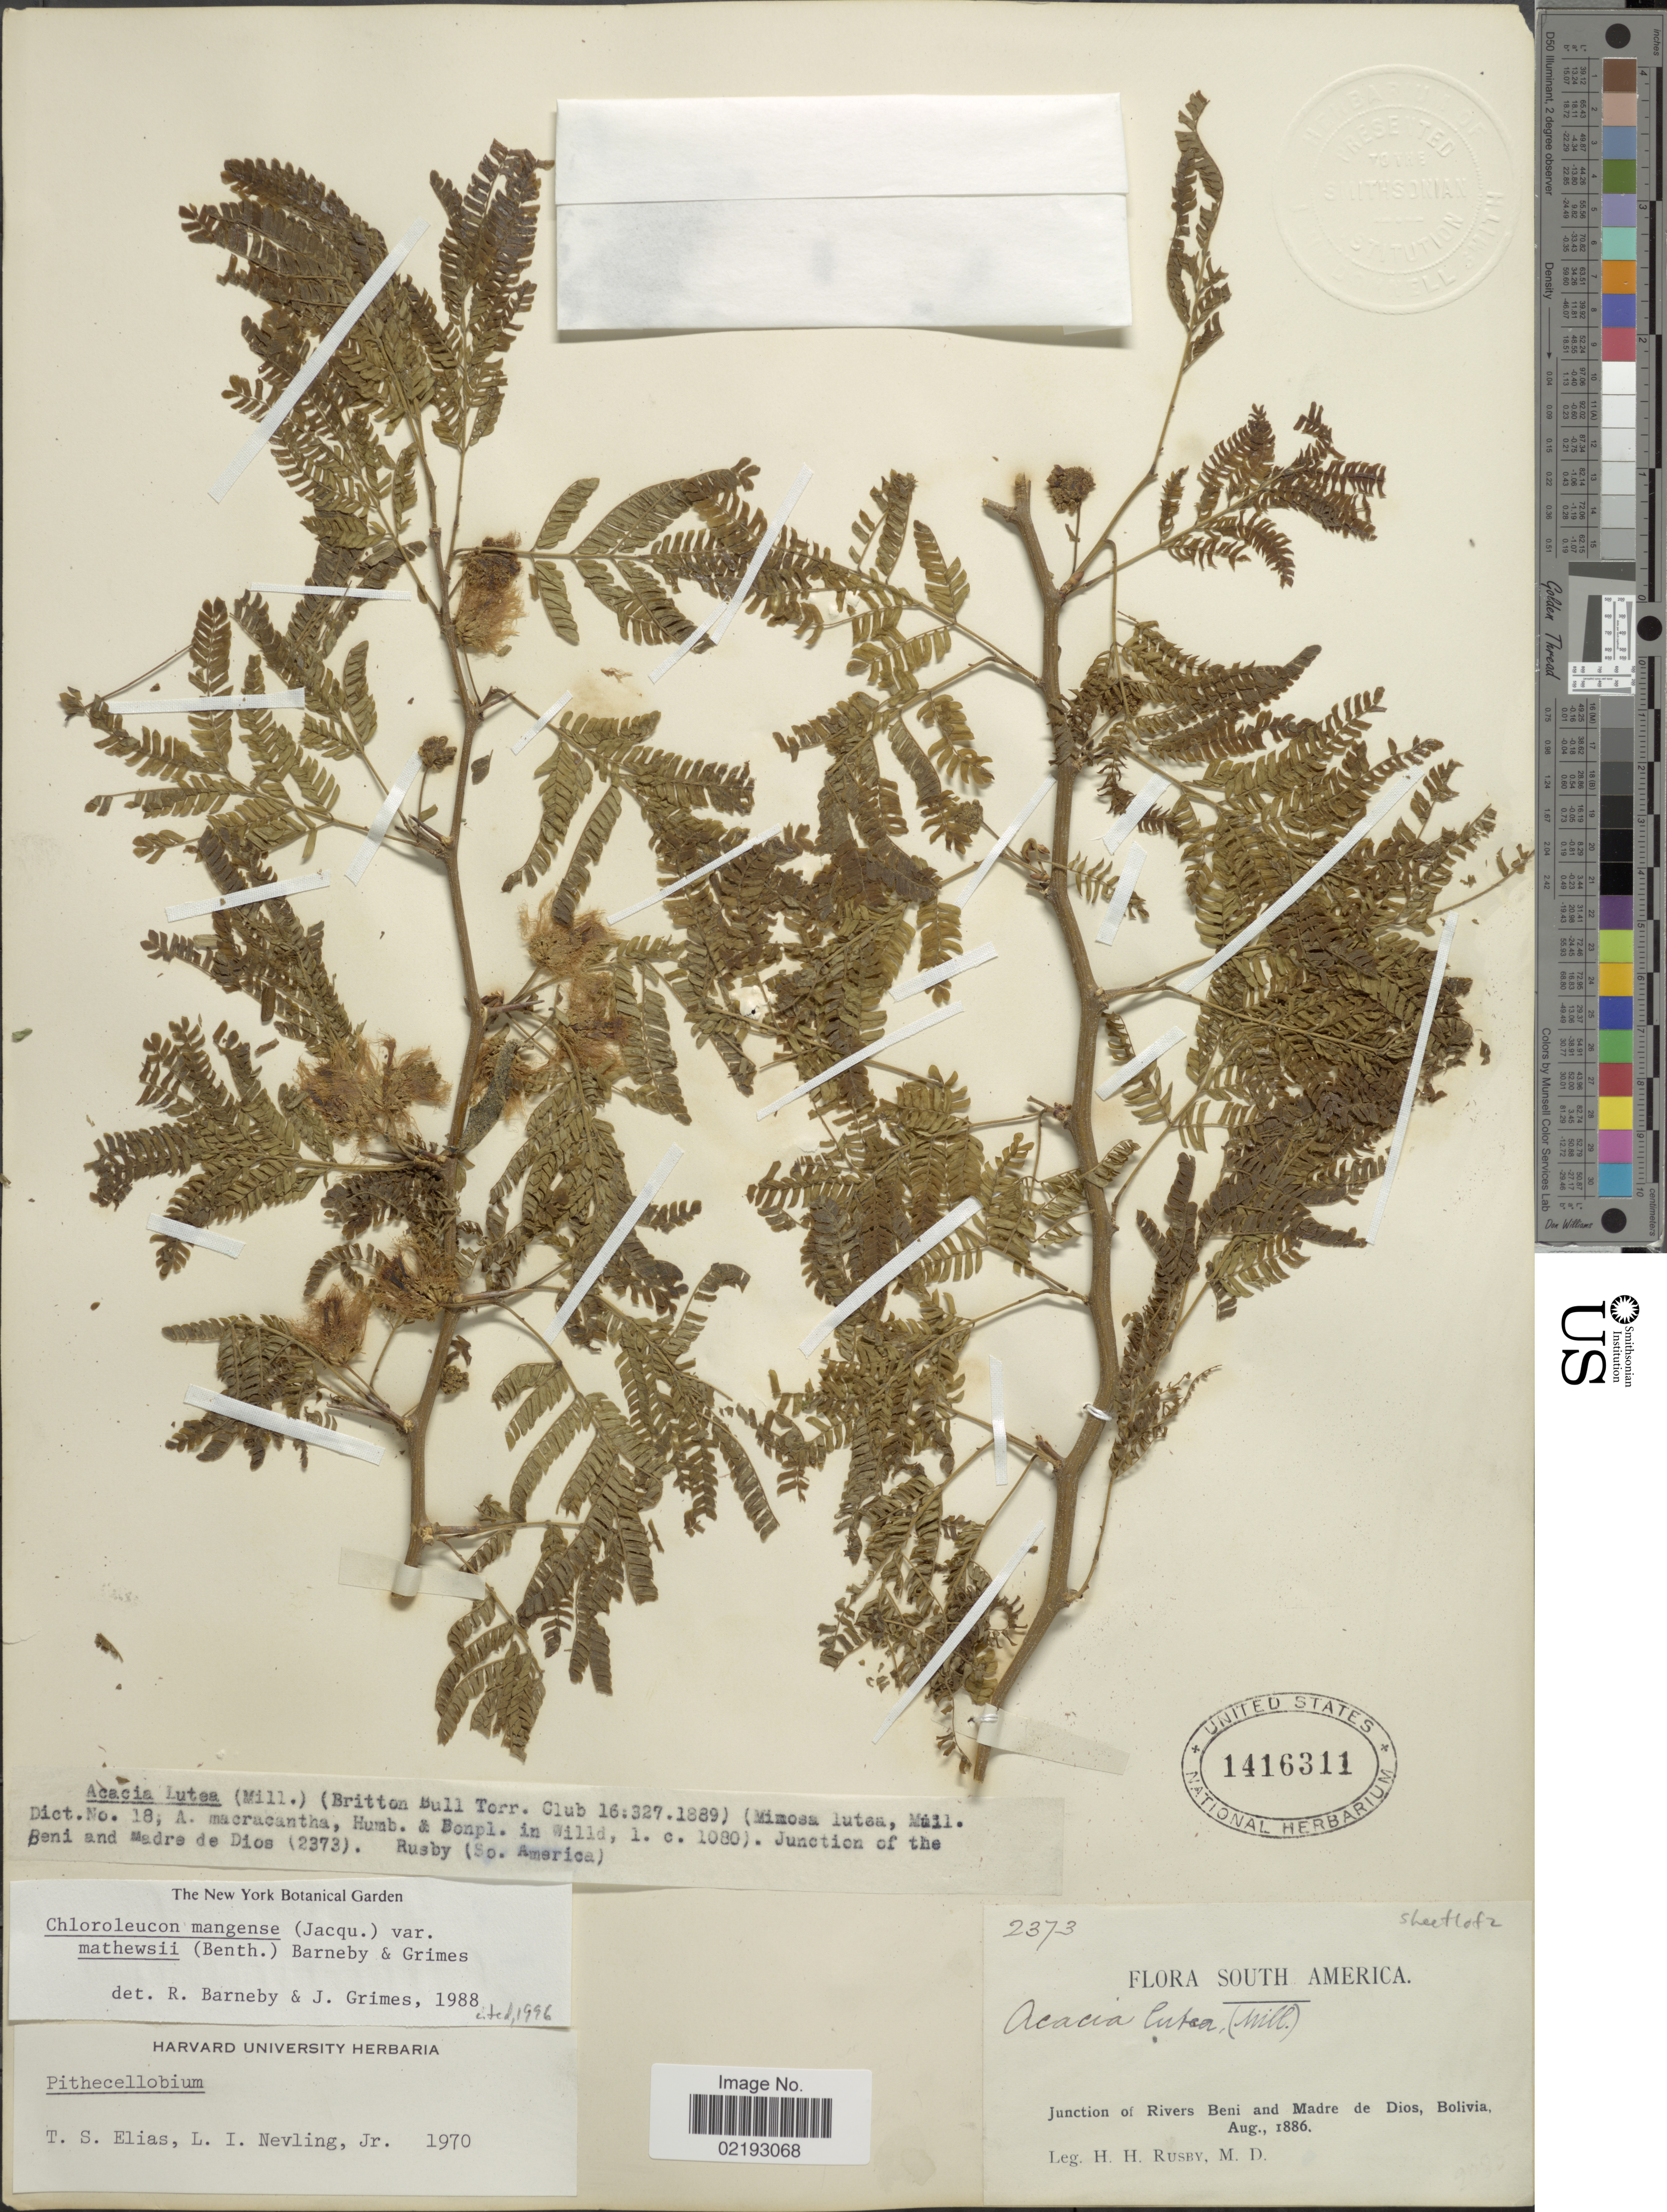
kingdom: Plantae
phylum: Tracheophyta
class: Magnoliopsida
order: Fabales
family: Fabaceae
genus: Chloroleucon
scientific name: Chloroleucon mangense var. mathewsii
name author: (Benth.) Barneby & J.W. Grimes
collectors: H. H. Rusby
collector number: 2373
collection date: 1886-08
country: Bolivia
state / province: Beni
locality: Junction of Rivers Beni and Madre de Dios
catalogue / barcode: US 1416311